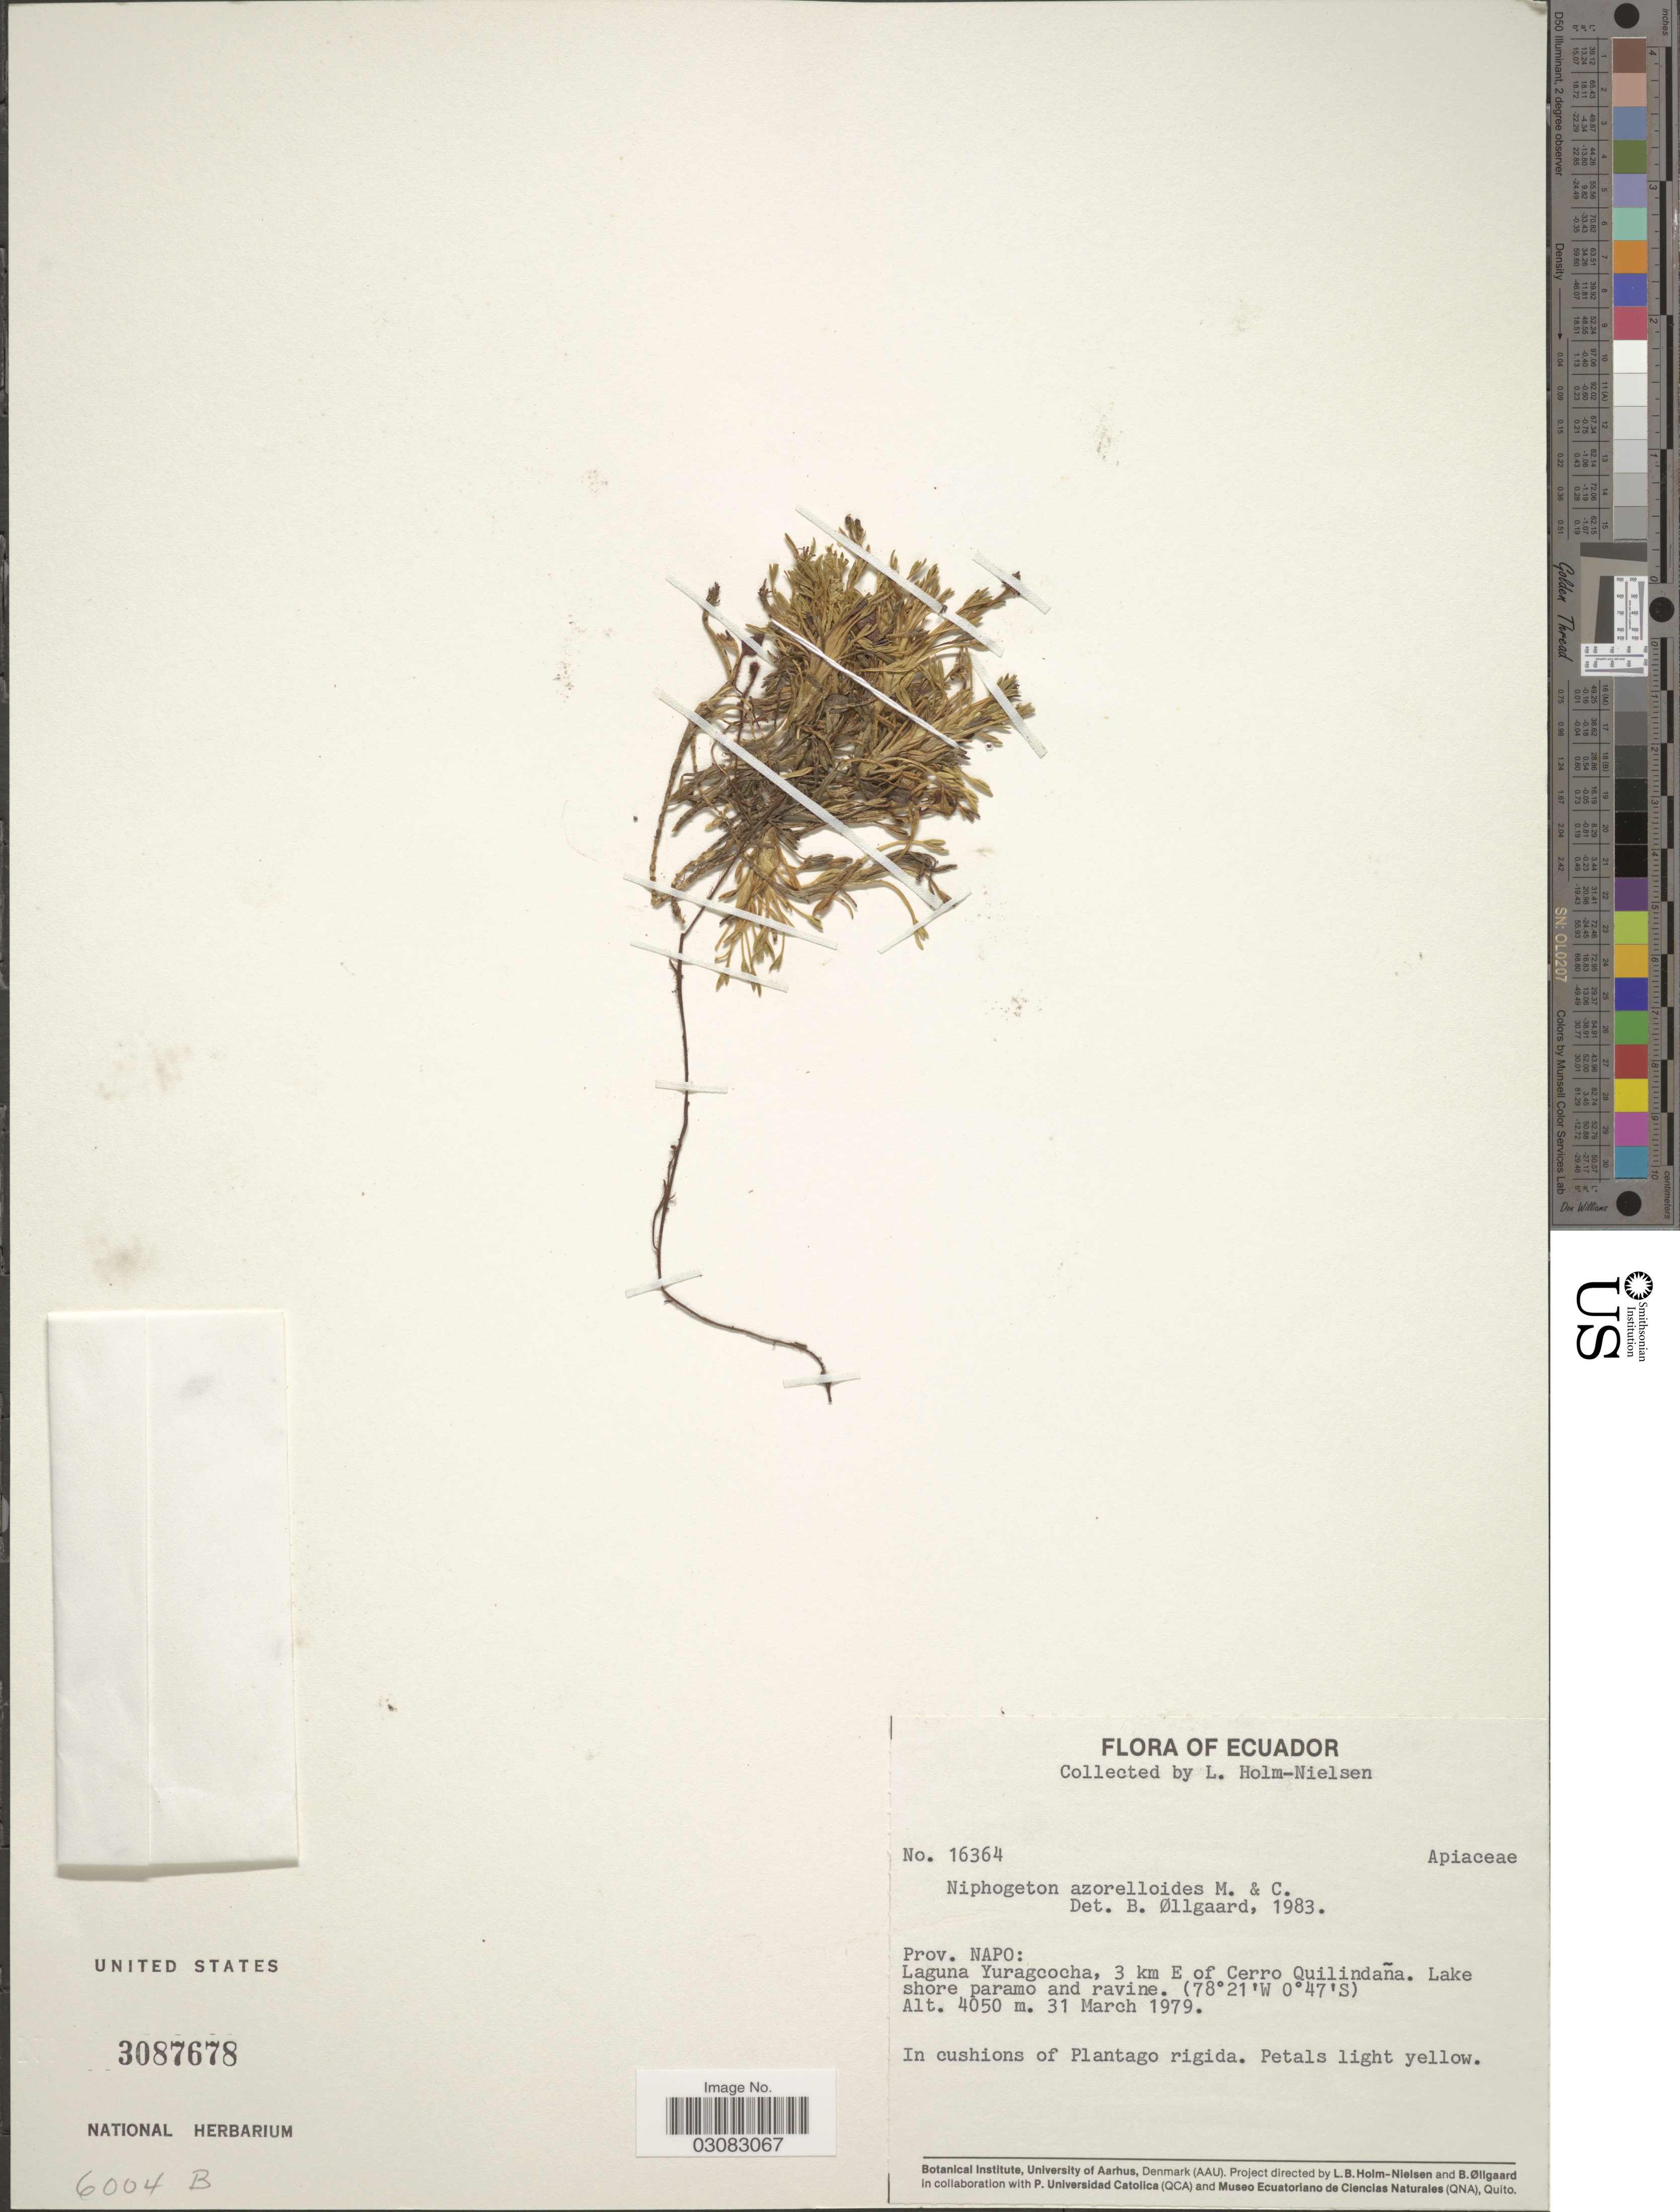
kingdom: Plantae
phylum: Tracheophyta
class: Magnoliopsida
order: Apiales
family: Apiaceae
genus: Niphogeton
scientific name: Niphogeton azorelloides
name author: Mathias & Constance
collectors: L. Holm-Nielsen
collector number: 16364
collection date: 1979-03-31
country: Ecuador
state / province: Napo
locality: Prov. Napo: Laguna Yuragcocha, 3 km E of Cerro Quilindaña. Lake shore paramo and ravine.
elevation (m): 4050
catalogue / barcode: US 3087678